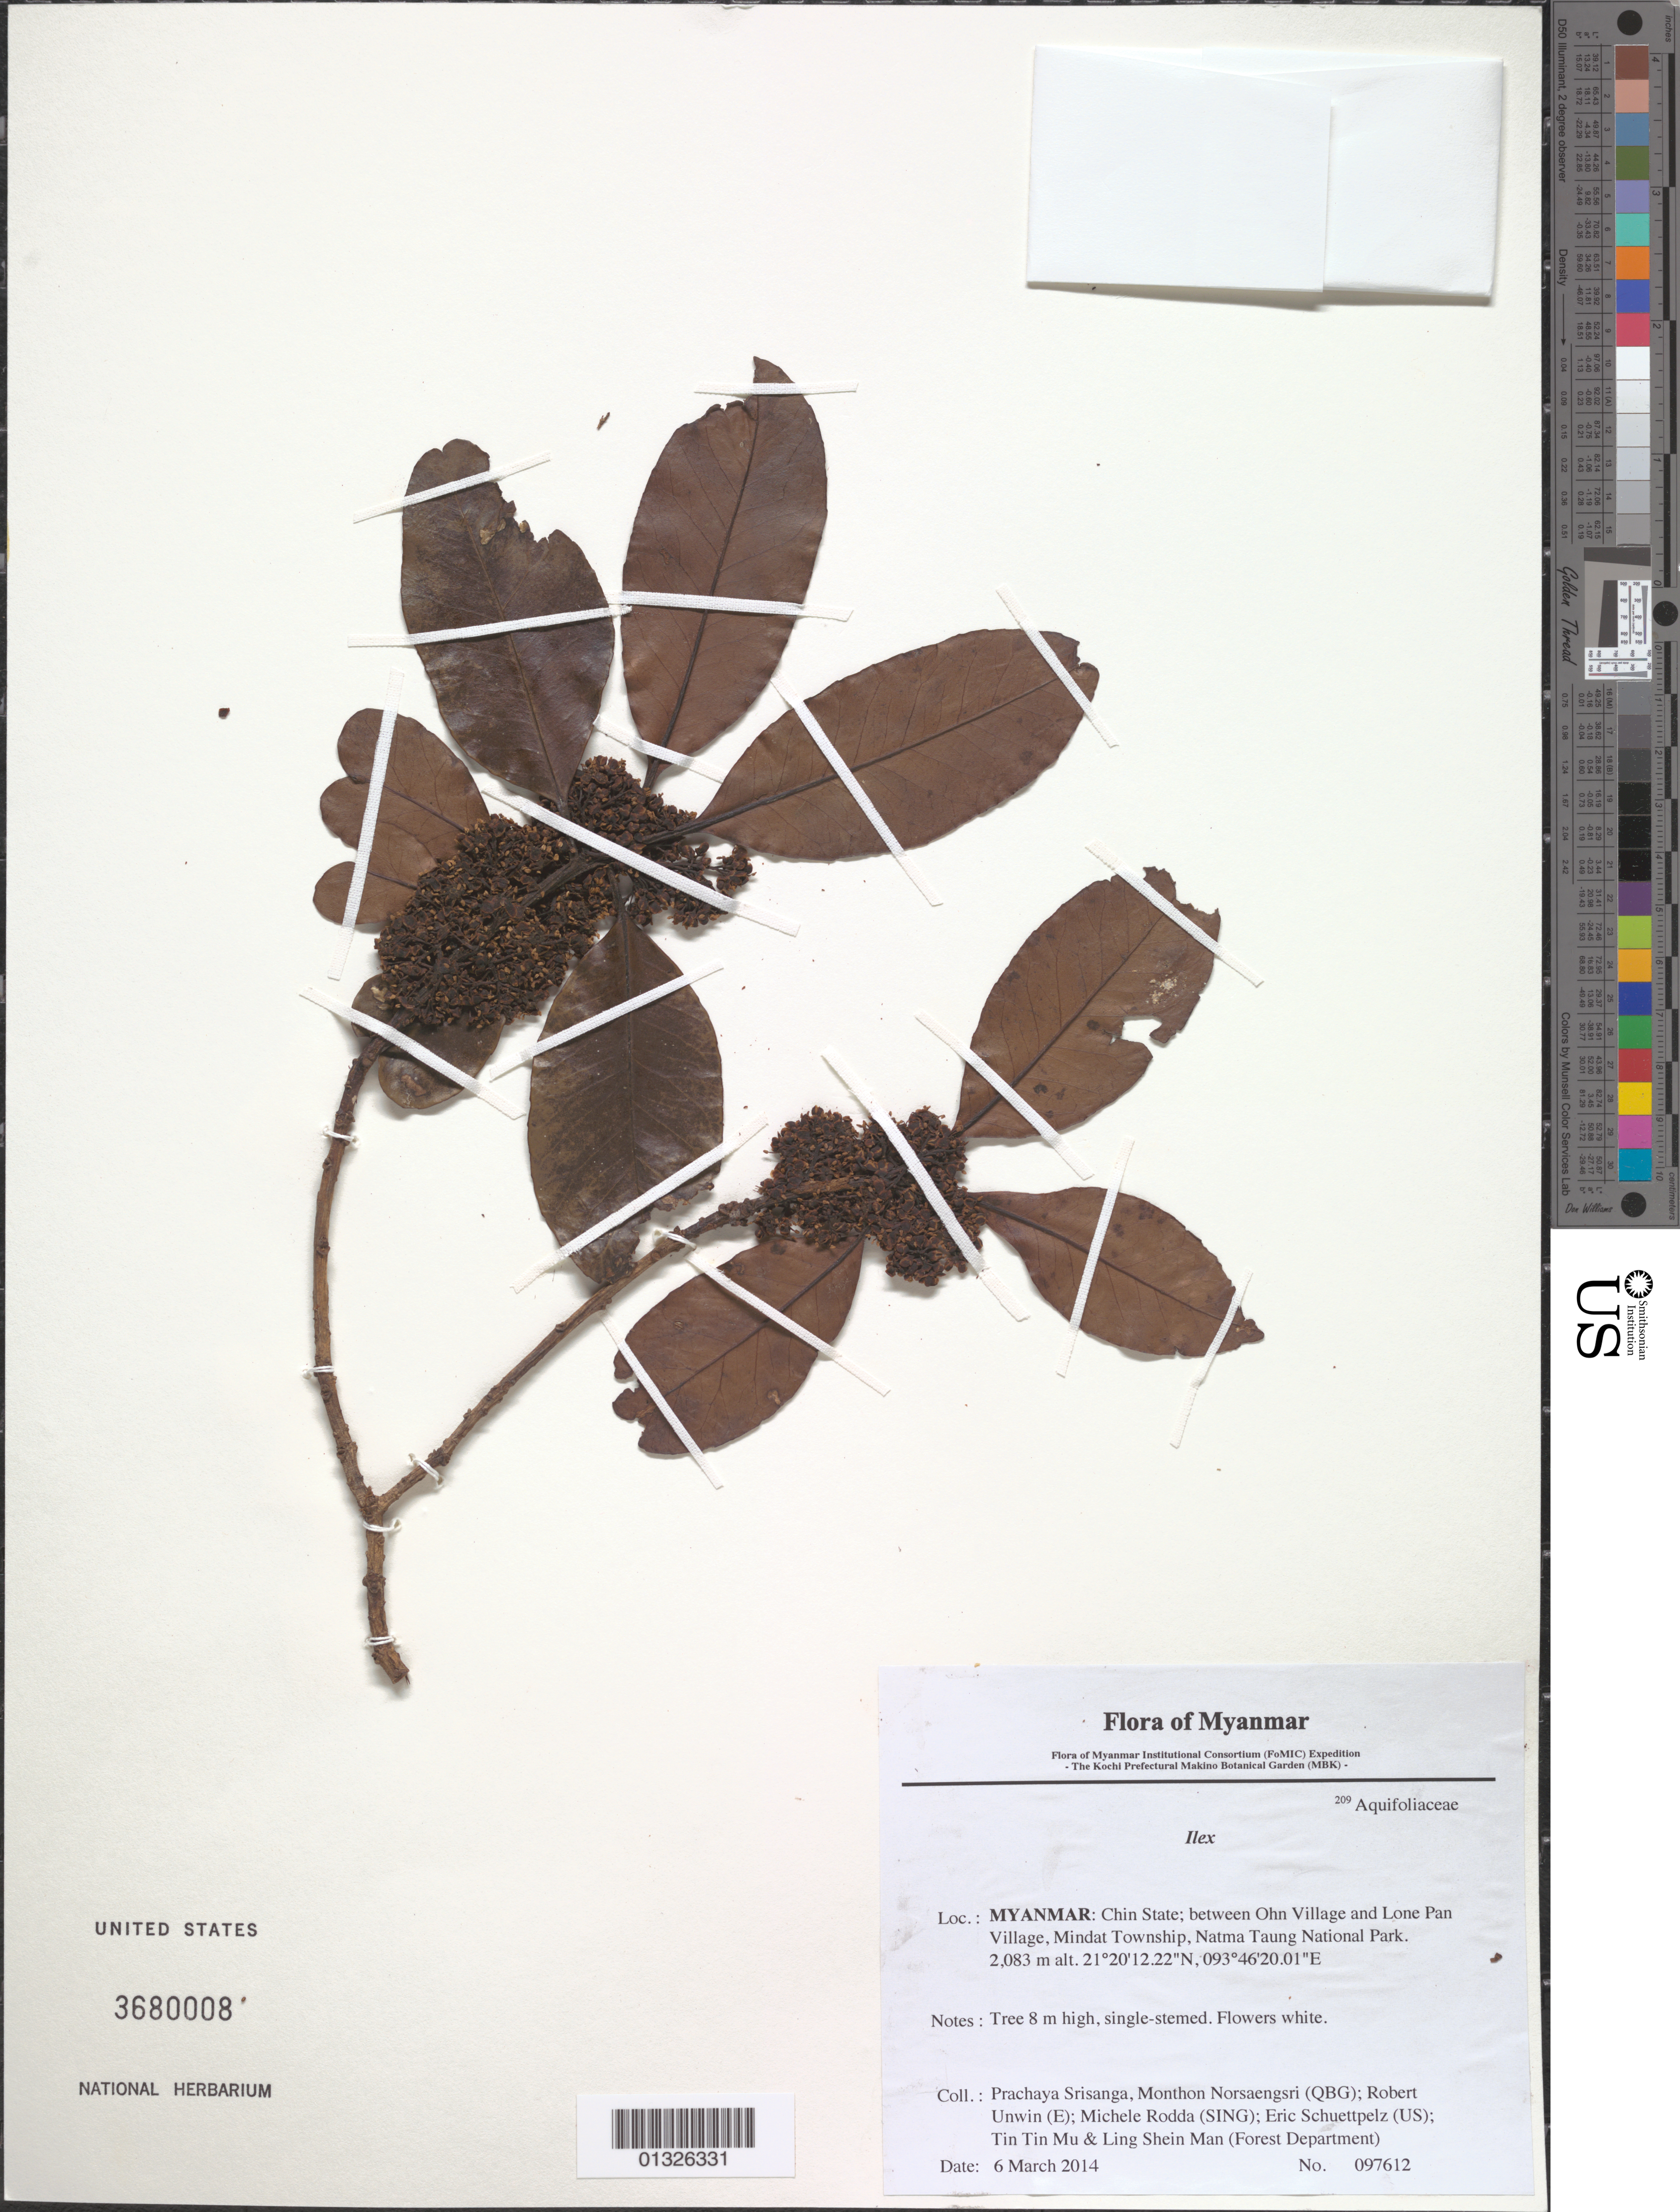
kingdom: Plantae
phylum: Tracheophyta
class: Magnoliopsida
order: Aquifoliales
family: Aquifoliaceae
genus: Ilex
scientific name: Ilex sp.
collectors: P. Srisanga, M. Norsaengsri, R. Unwin, M. Rodda, E. Schuettpelz, Tin Tin Mu & Ling Shein Man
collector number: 97612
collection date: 2014-03-06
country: Myanmar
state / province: Chin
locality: Between Ohn Village and Lone Pan Village, Mindat Township, Natma Taung National Park.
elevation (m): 2083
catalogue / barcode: US 3680008